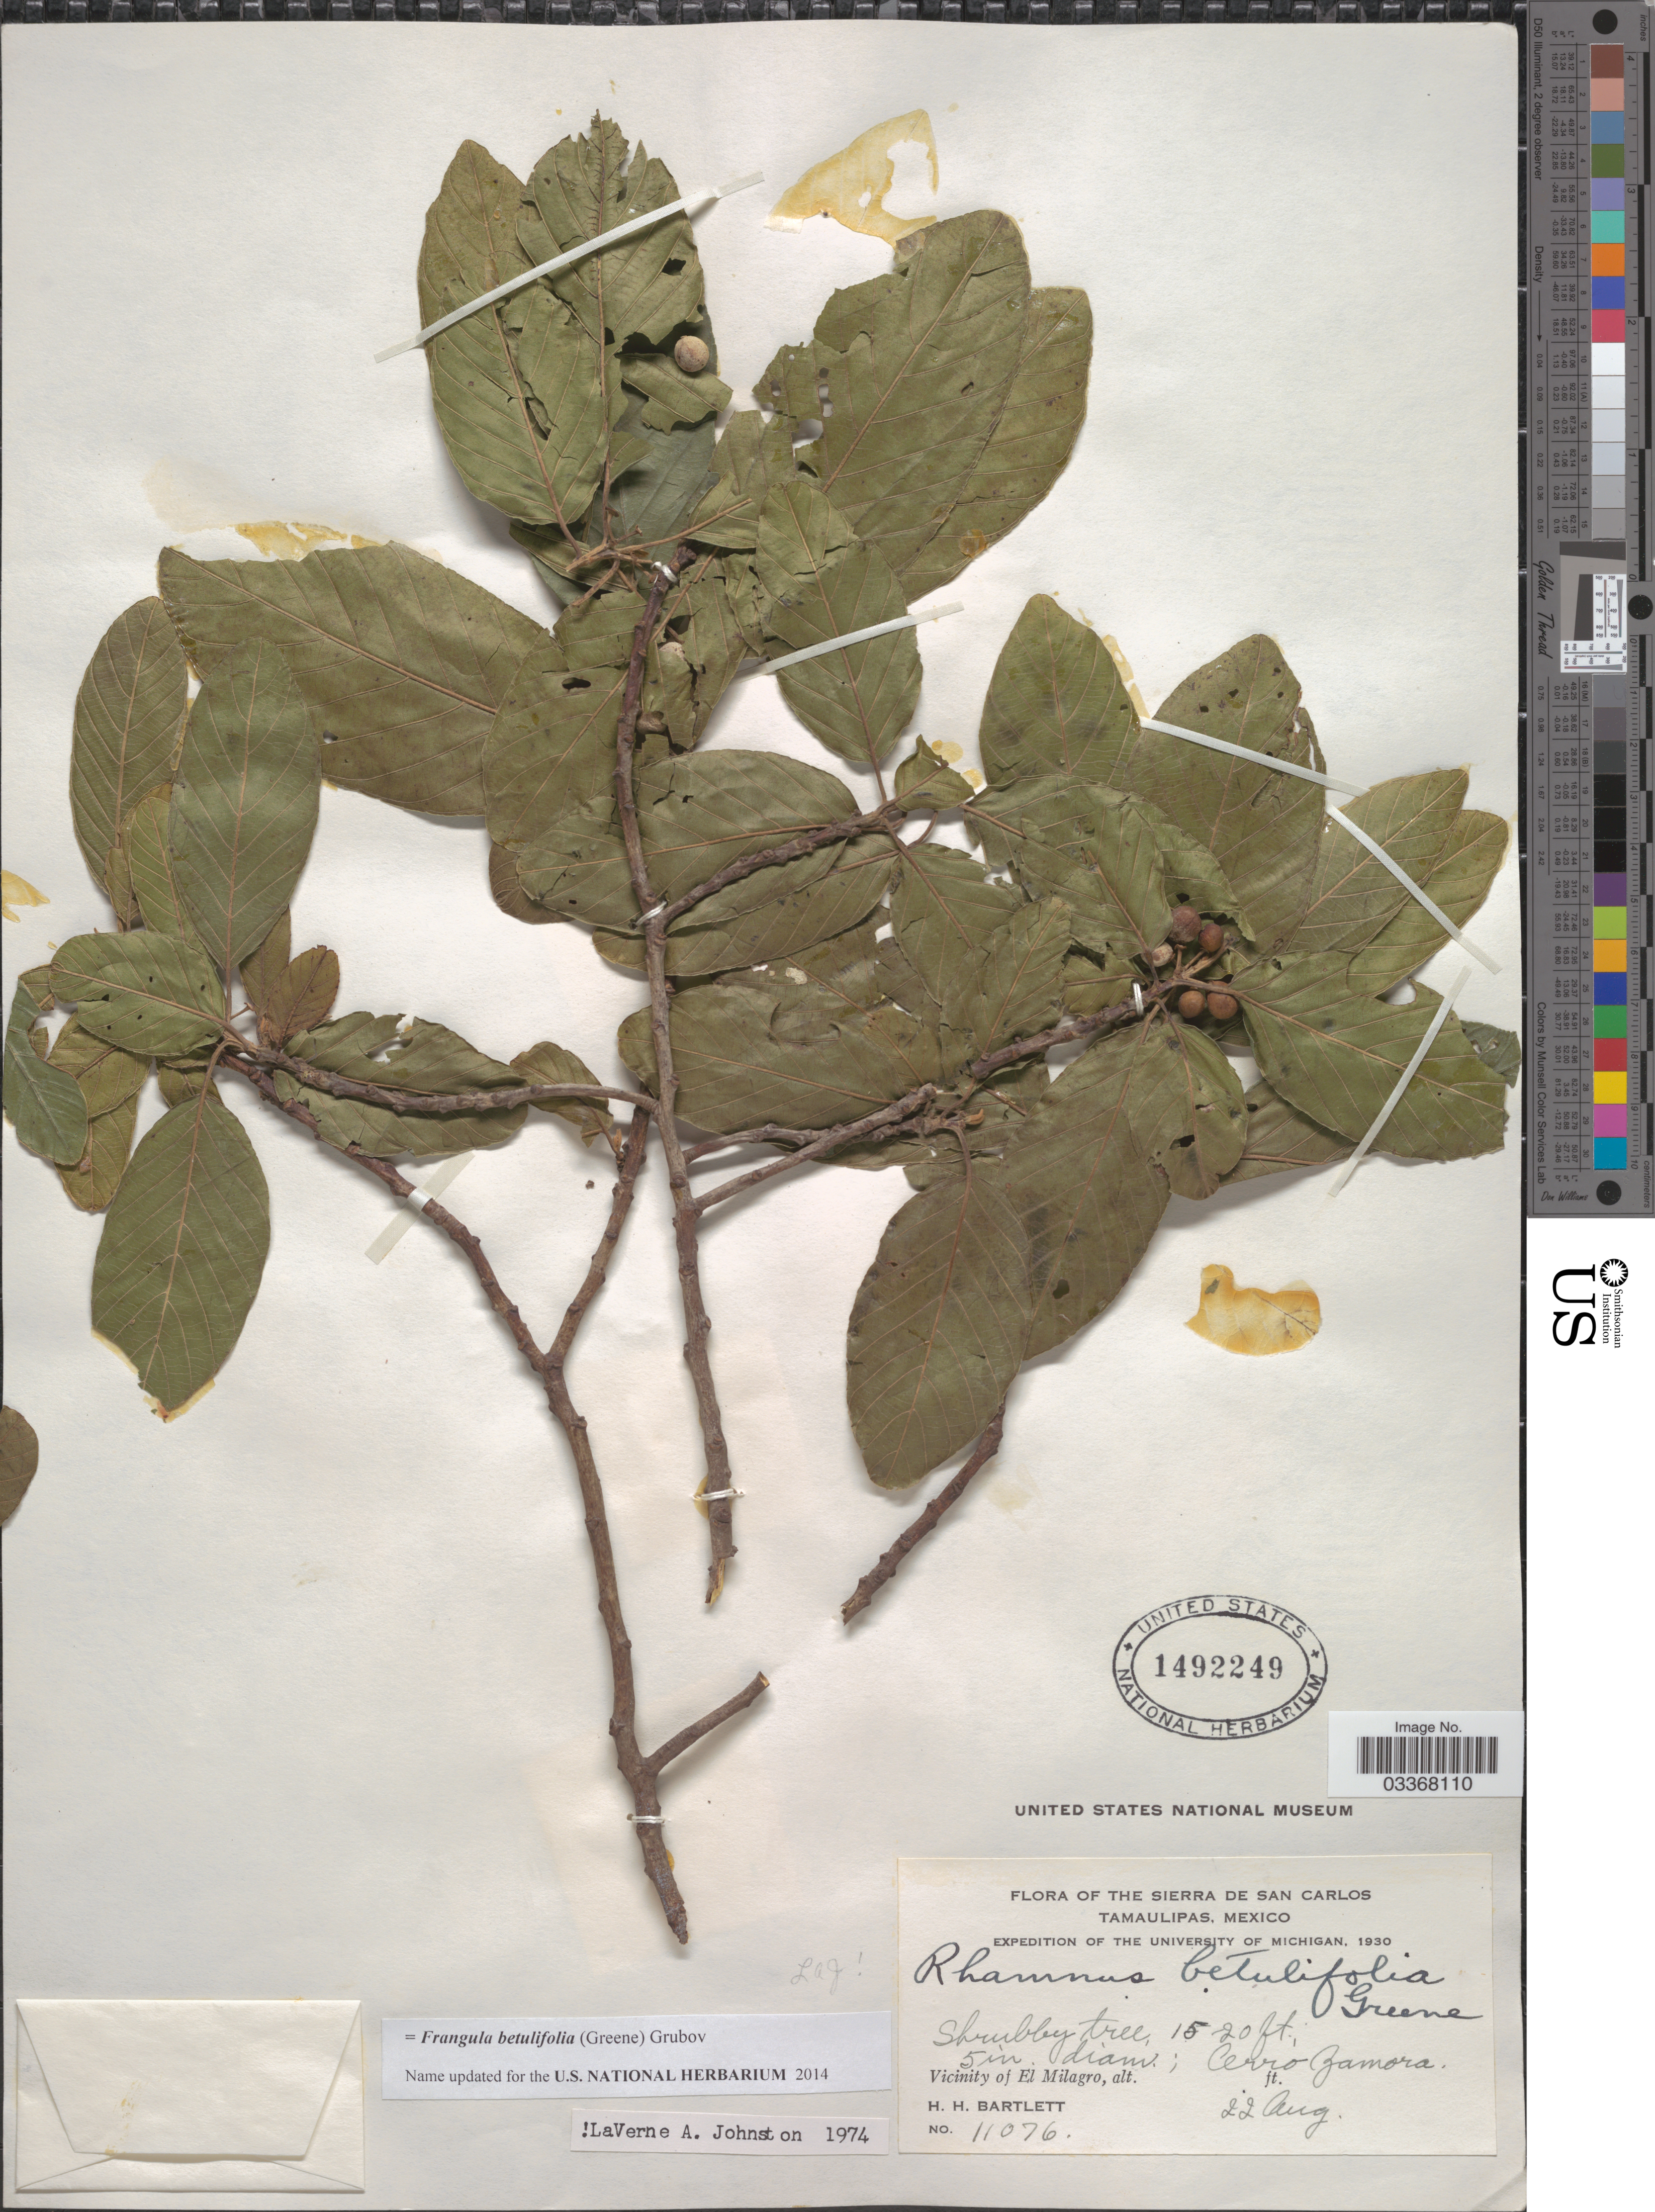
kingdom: Plantae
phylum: Tracheophyta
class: Magnoliopsida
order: Rosales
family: Rhamnaceae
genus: Frangula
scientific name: Frangula betulifolia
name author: (Greene) Grubov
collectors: H. H. Bartlett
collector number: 11076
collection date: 1930-08-22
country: Mexico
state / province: Tamaulipas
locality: The Sierra de San Carlos, Cerro Zamora, Vicinity of El Milagro.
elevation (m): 463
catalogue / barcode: US 1492249